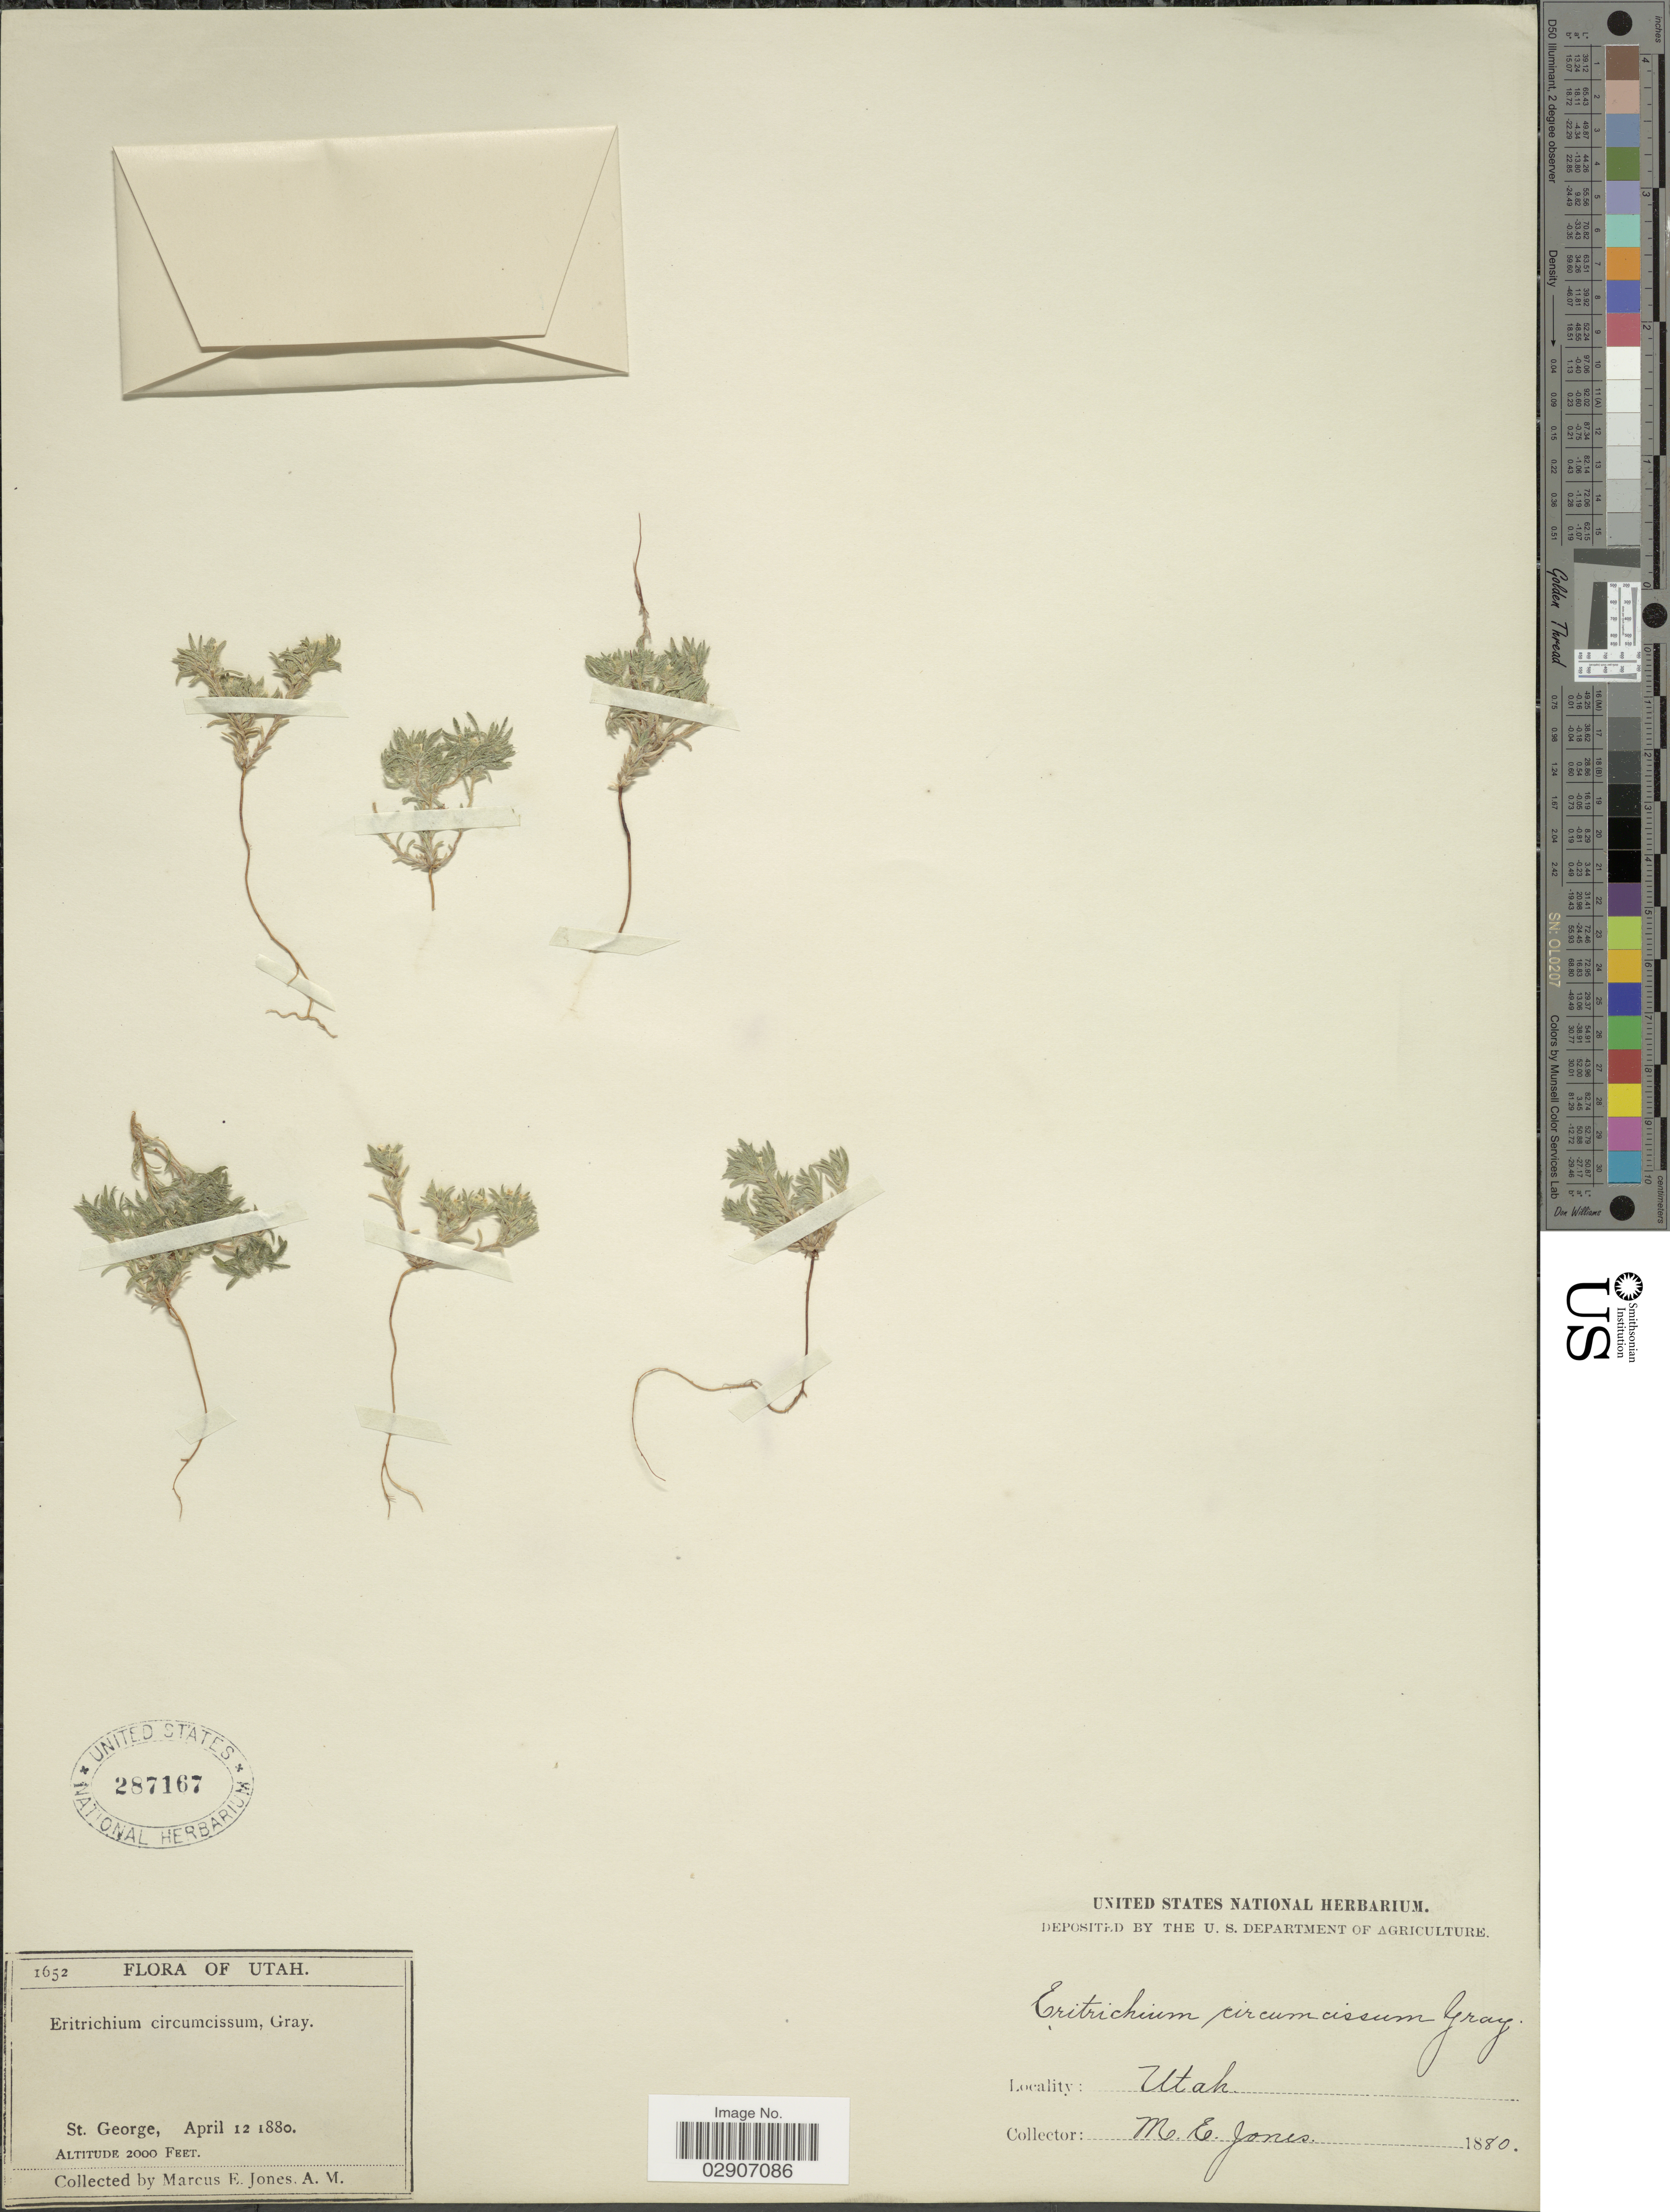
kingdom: Plantae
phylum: Tracheophyta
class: Magnoliopsida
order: Boraginales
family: Boraginaceae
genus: Cryptantha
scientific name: Cryptantha circumscissa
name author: (Hook. & Arn.) I.M. Johnst.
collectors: M. E. Jones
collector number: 1652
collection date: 1880-04-12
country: United States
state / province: Utah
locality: St. George.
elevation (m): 610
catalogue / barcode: US 287167